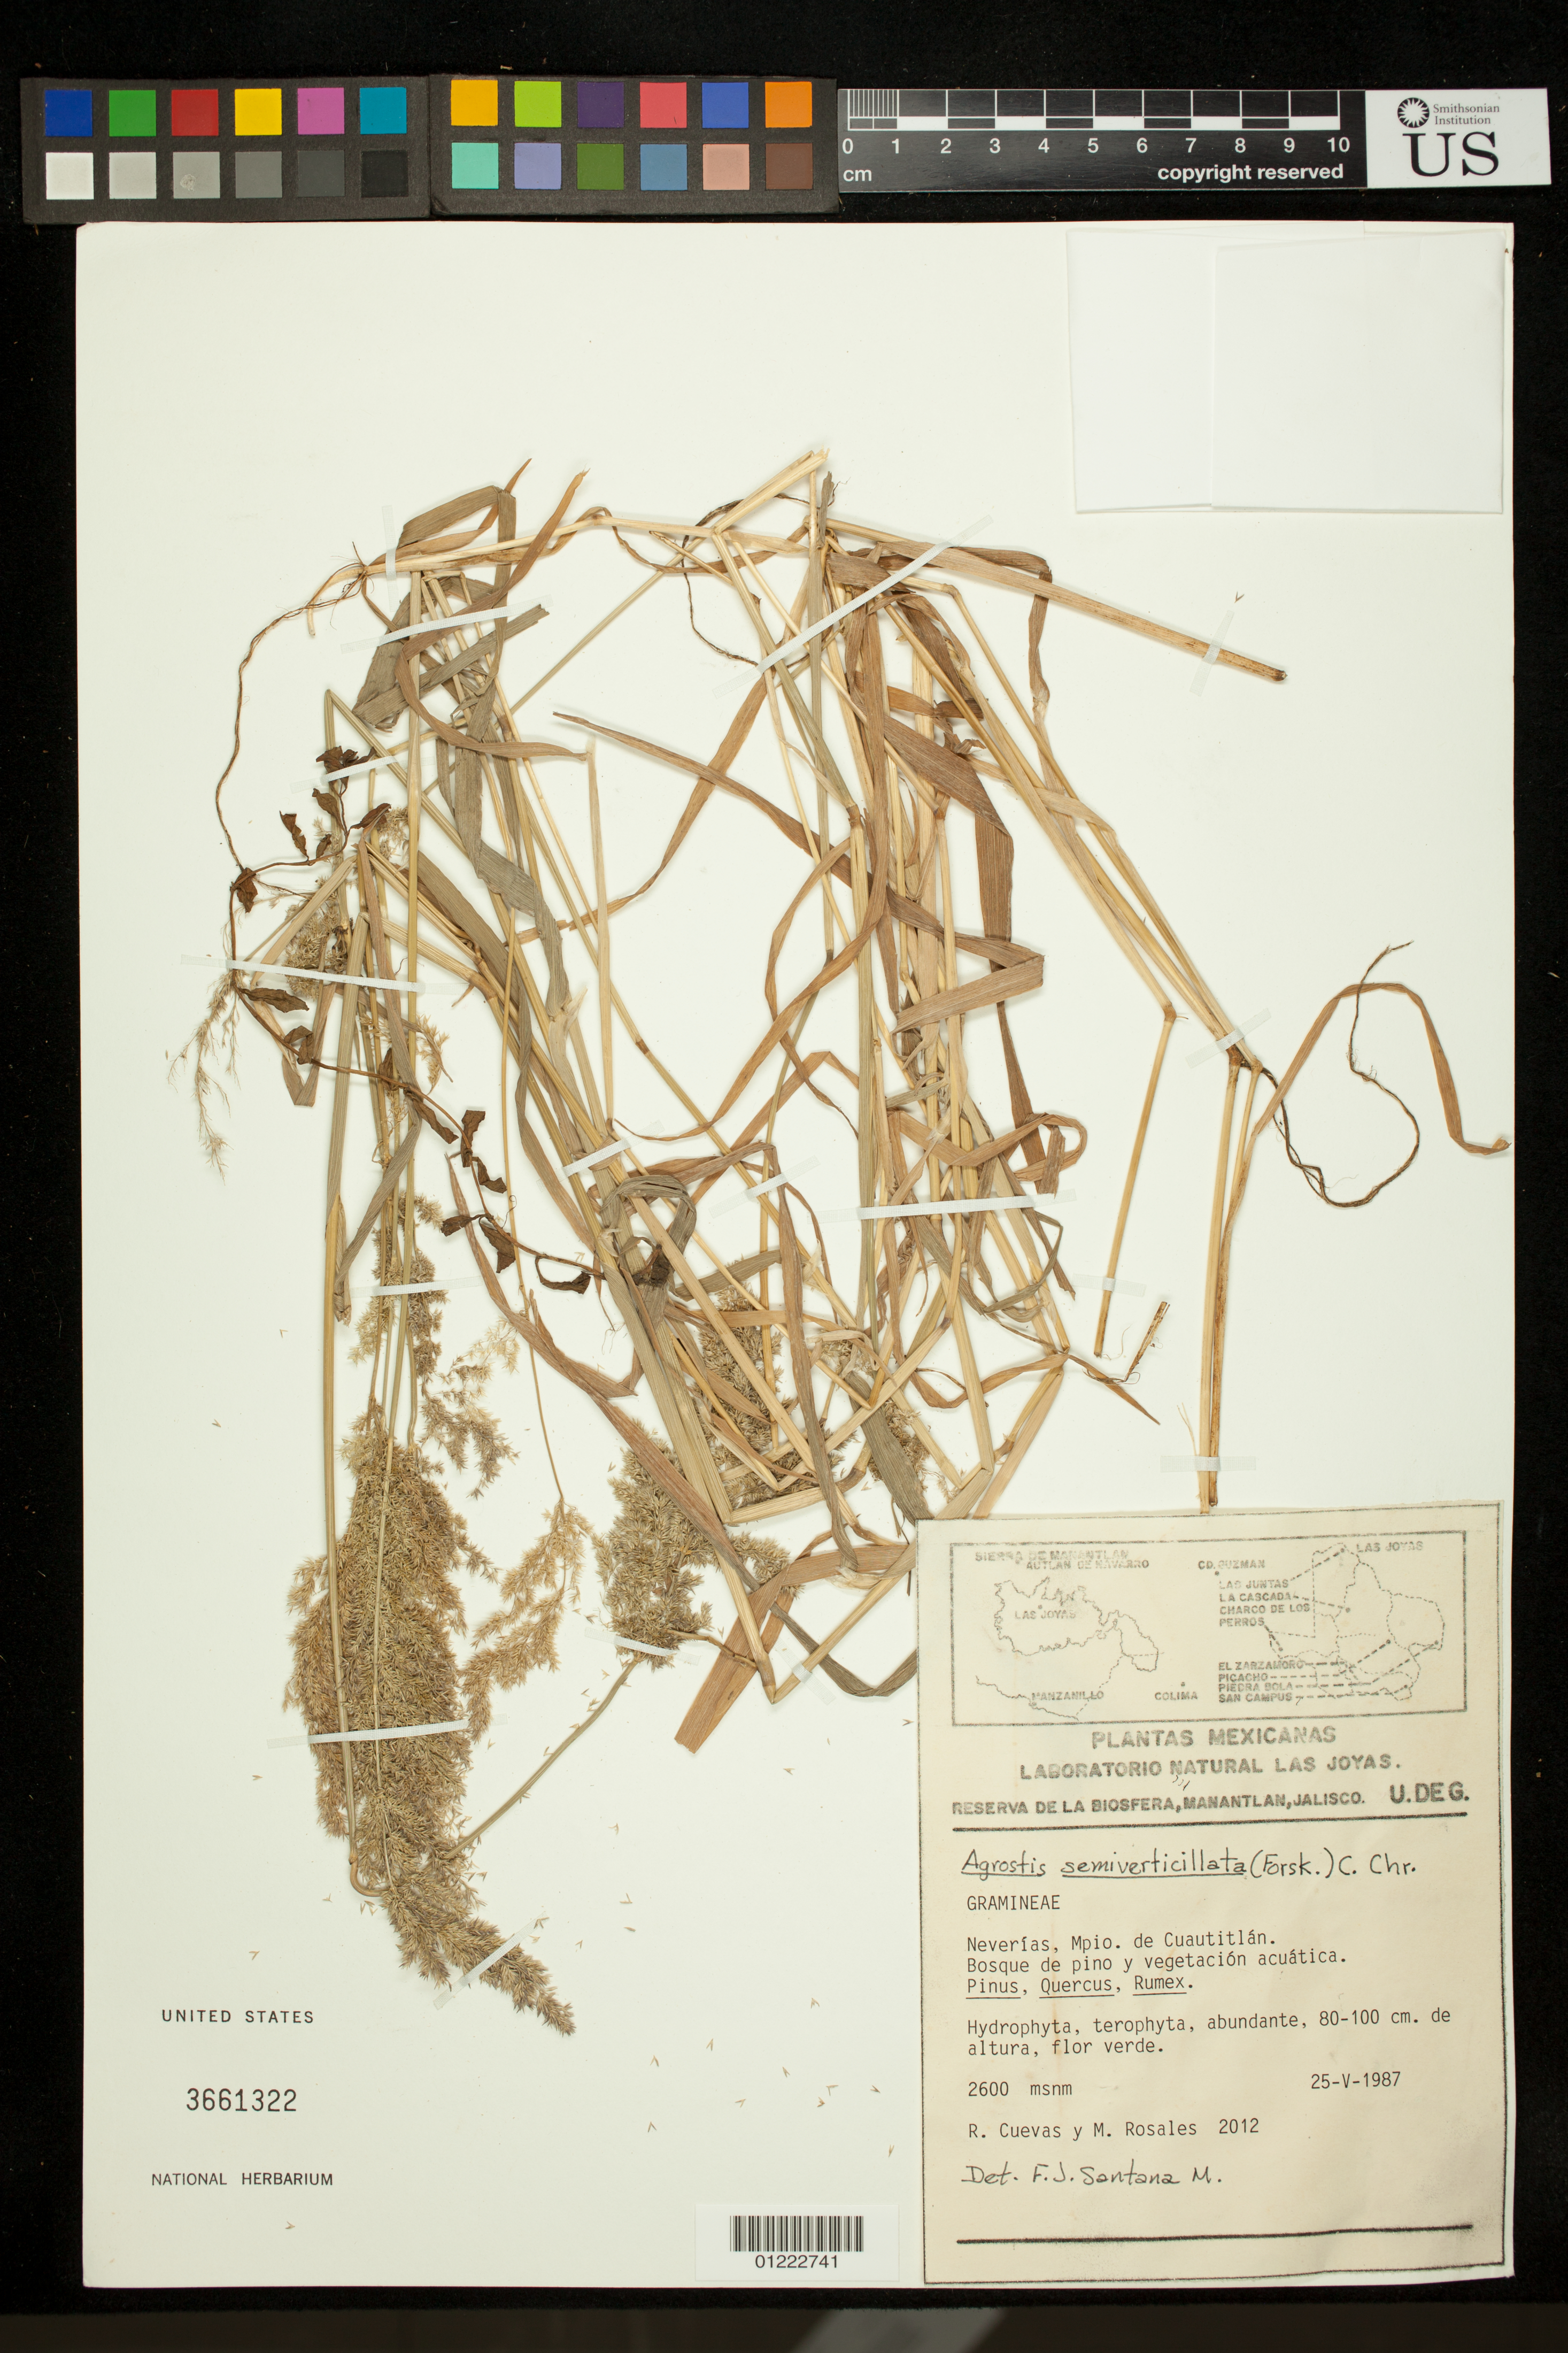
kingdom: Plantae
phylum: Tracheophyta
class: Liliopsida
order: Poales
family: Poaceae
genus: Agrostis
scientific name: Agrostis semiverticillata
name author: (Forssk.) C. Chr.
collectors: R. Cuevas & M. Rosales C.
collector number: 2012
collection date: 1987-05-25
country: Mexico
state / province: Jalisco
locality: Neverías, Municipio. de Cuautitlán.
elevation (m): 2600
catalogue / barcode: US 3661322